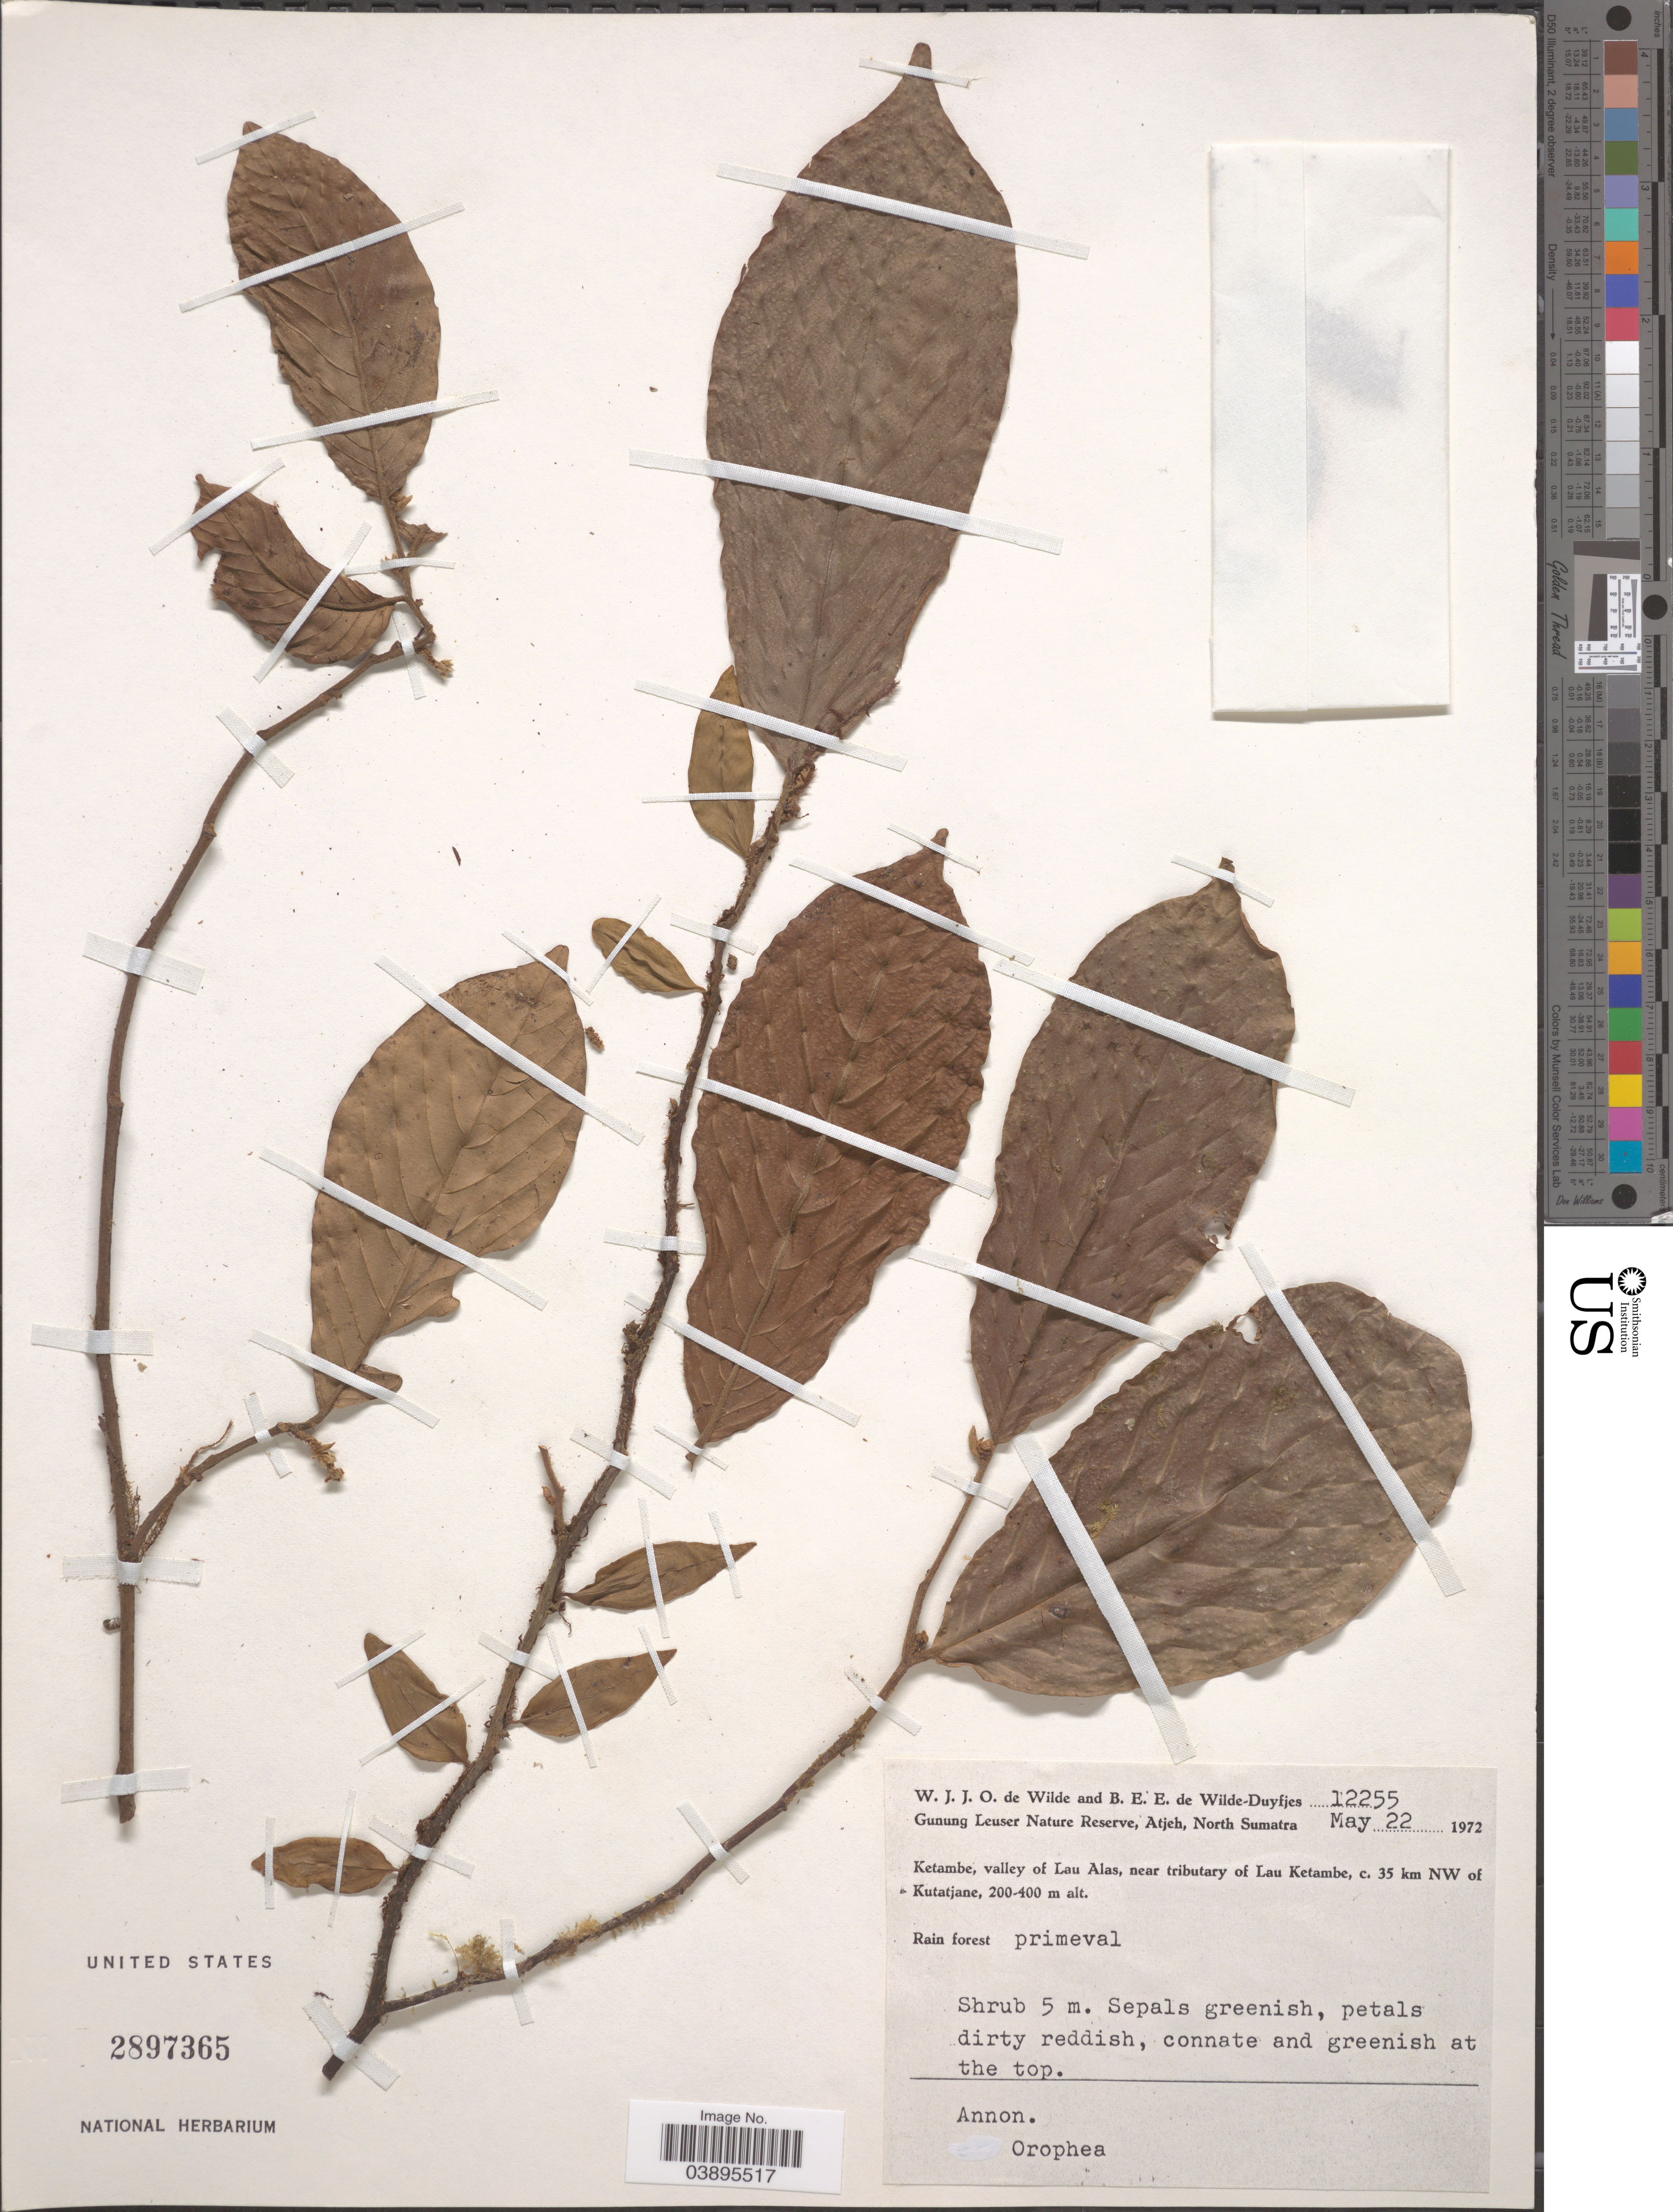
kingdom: Plantae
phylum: Tracheophyta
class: Magnoliopsida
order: Magnoliales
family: Annonaceae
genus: Orophea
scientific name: Orophea sp.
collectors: W. J. de Wilde & B. E. de Wilde-Duyfjes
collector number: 12255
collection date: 1972-05-22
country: Indonesia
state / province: Sumatra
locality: Gunung Leuser Nature Reserve, Atjeh, North Sumatra. Ketambe; valley of Lau Alas, near tributary of Lau Ketambe, c. 35 km NW of Kutatjane.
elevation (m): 200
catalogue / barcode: US 2897365